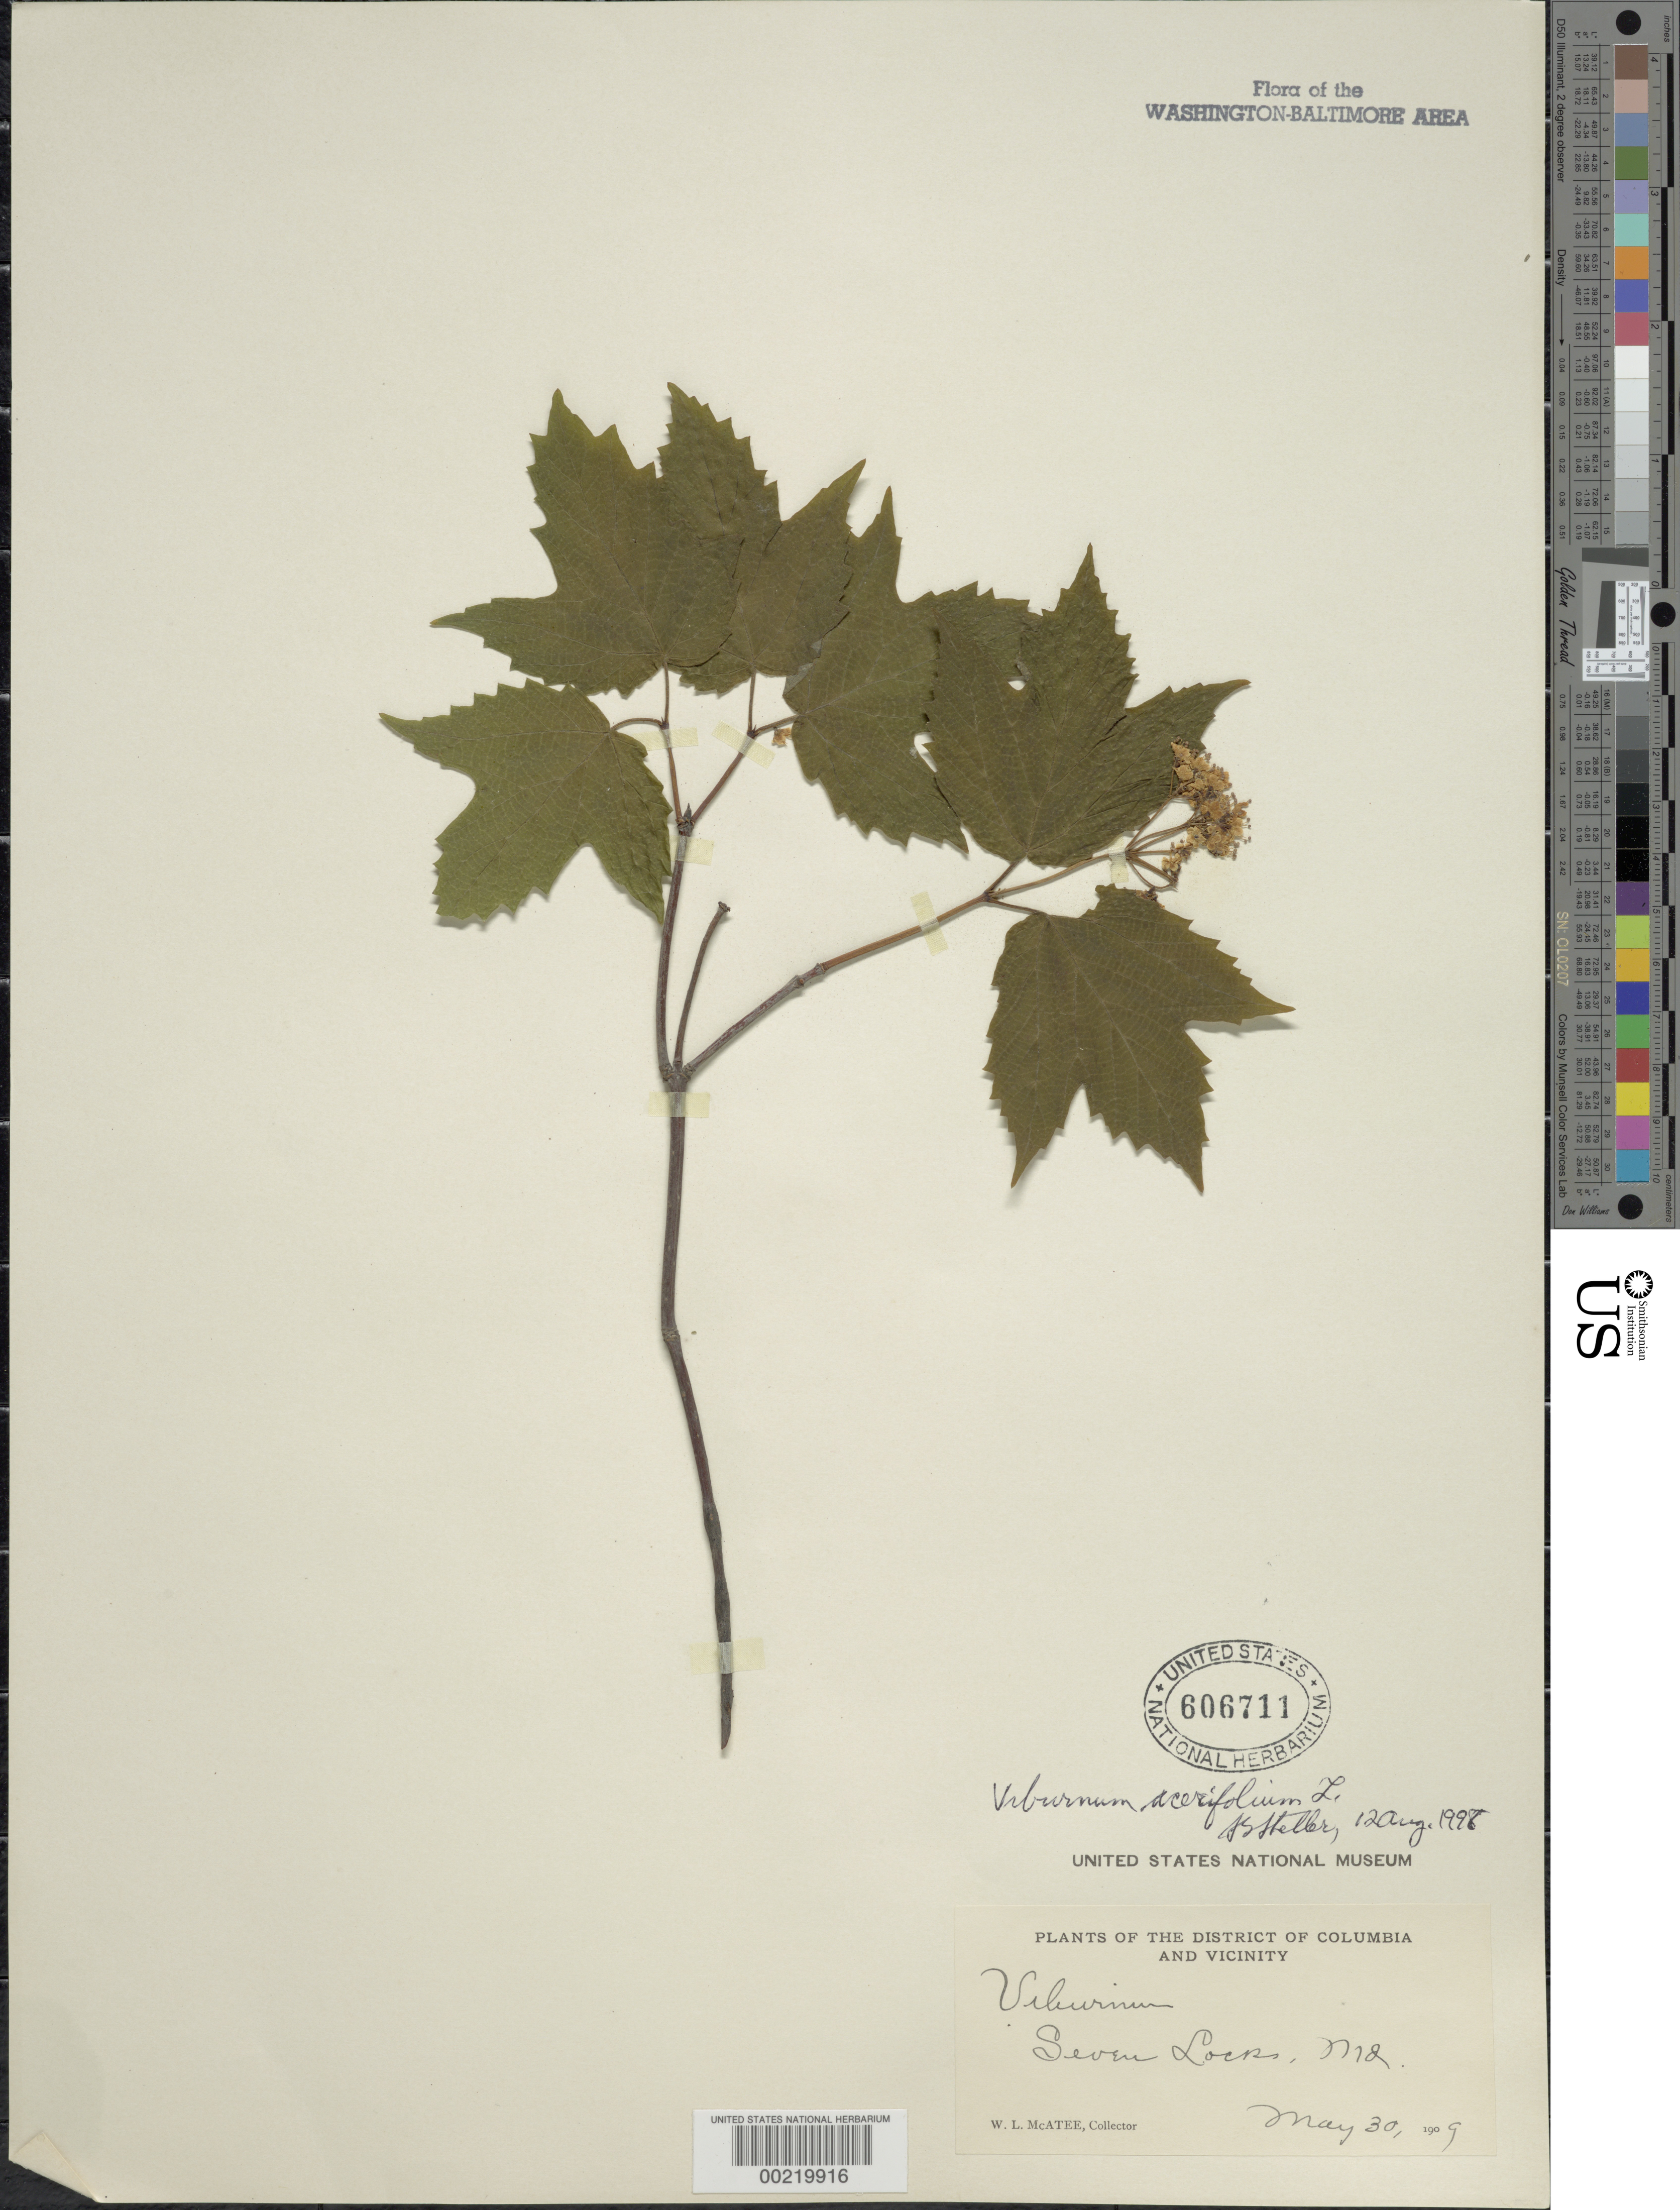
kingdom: Plantae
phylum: Tracheophyta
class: Magnoliopsida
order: Dipsacales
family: Viburnaceae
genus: Viburnum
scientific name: Viburnum acerifolium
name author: L.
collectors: W. McAtee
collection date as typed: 30 May 1909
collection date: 1909-05-30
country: United States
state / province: Maryland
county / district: Montgomery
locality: Seven Locks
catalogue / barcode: US 606711